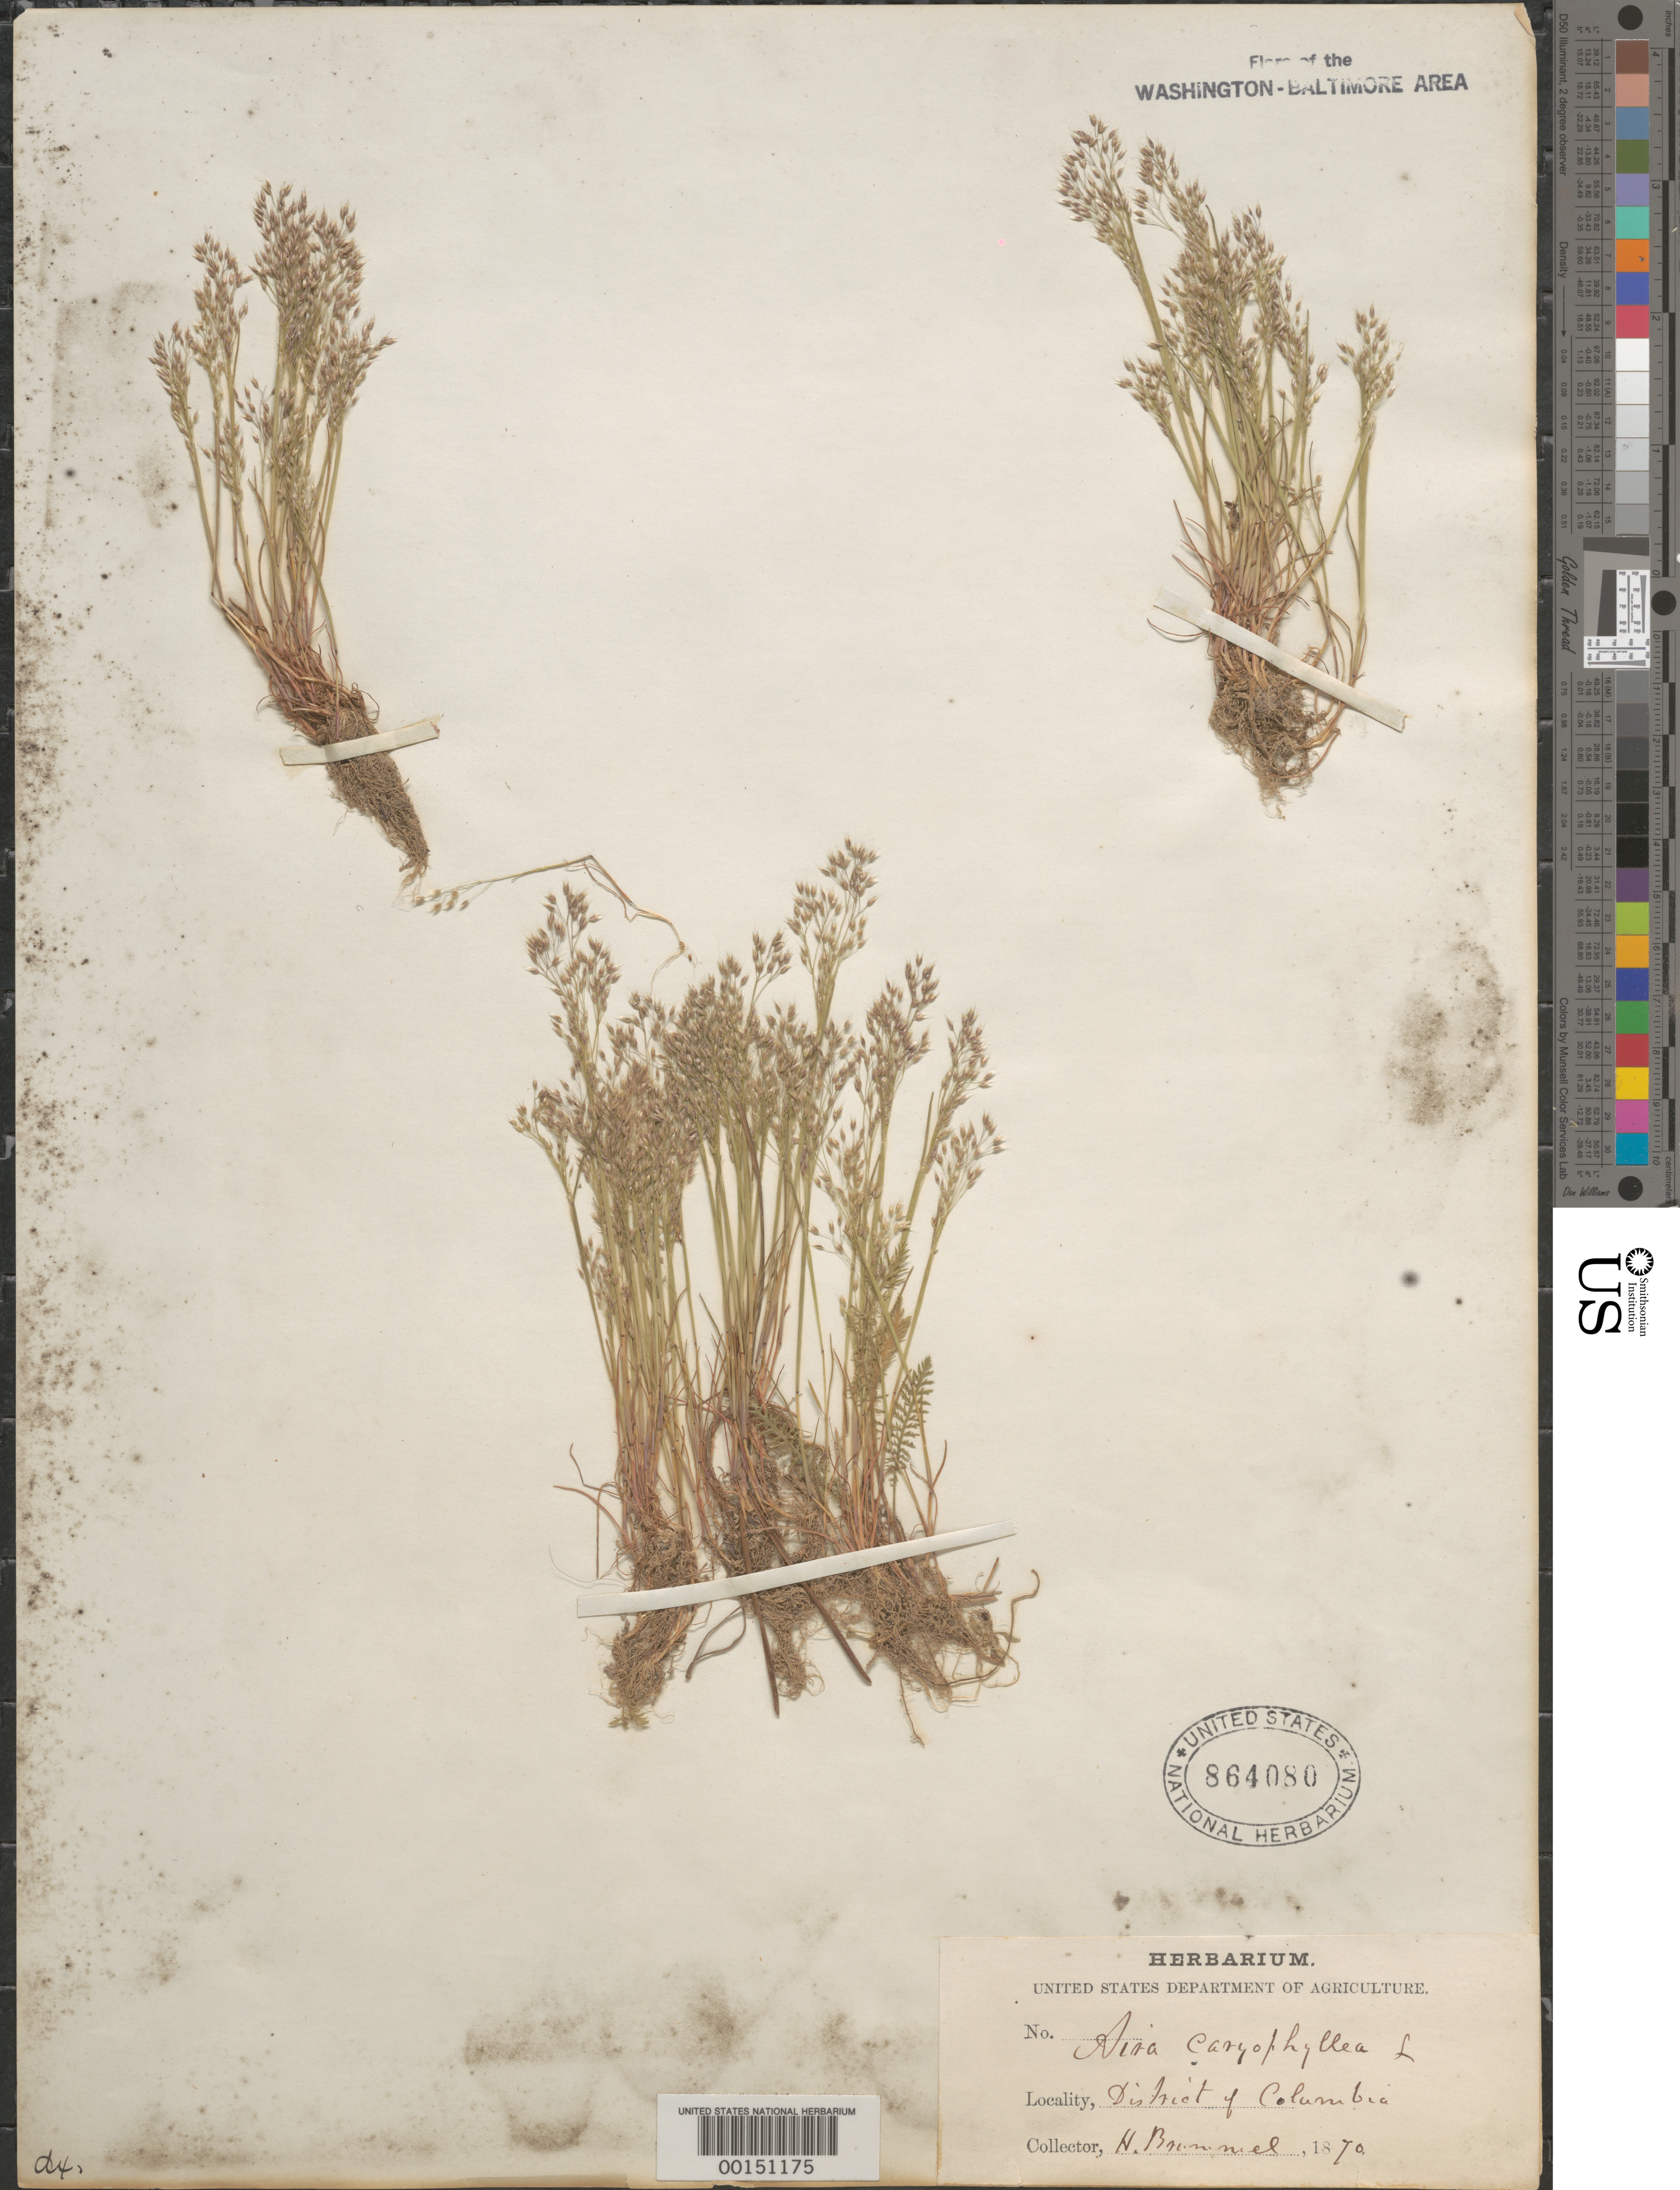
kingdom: Plantae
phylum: Tracheophyta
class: Liliopsida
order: Poales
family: Poaceae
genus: Aira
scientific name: Aira caryophyllea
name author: L.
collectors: H. Brammell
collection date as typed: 1870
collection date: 1870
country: United States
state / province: District of Columbia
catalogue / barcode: US 864080